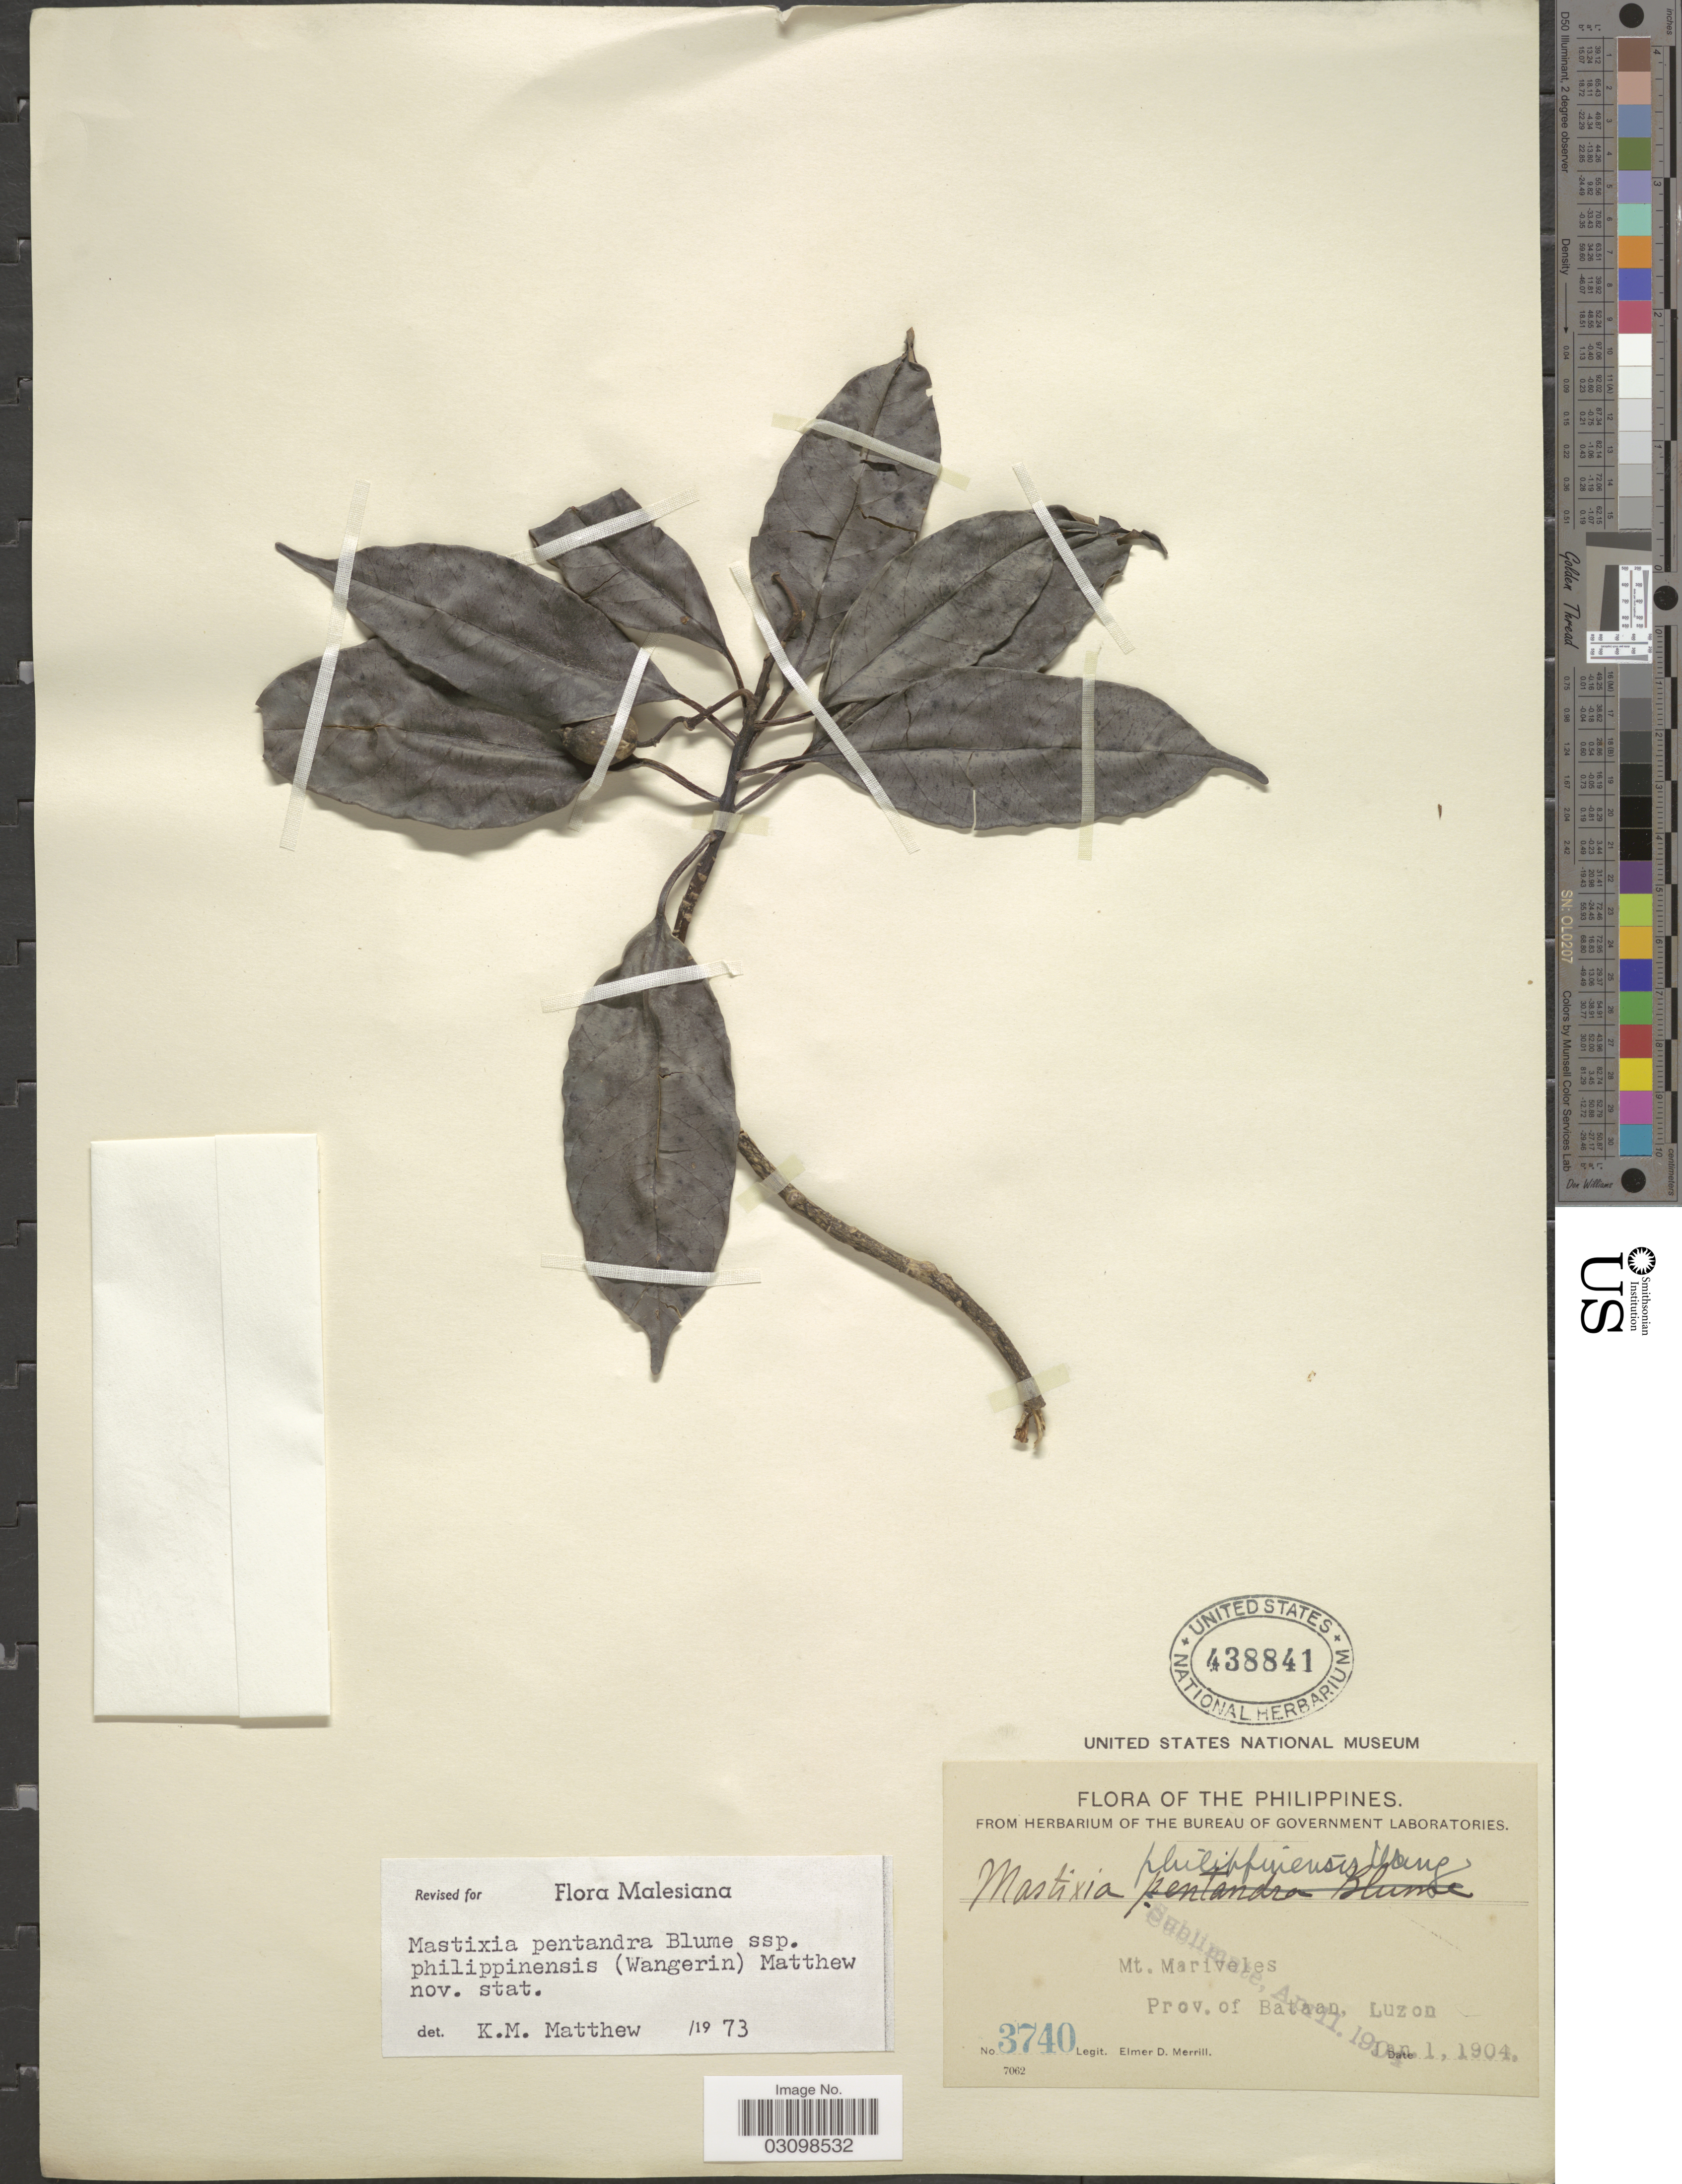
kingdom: Plantae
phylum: Tracheophyta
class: Magnoliopsida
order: Cornales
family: Nyssaceae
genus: Mastixia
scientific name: Mastixia pentandra subsp. philippinensis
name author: Wangerin & K.M. Matthew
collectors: E. D. Merrill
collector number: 3740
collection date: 1904-01-01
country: Philippines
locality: Mt. Mariveles, Prov. of Bataan, Luzon.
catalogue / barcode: US 438841